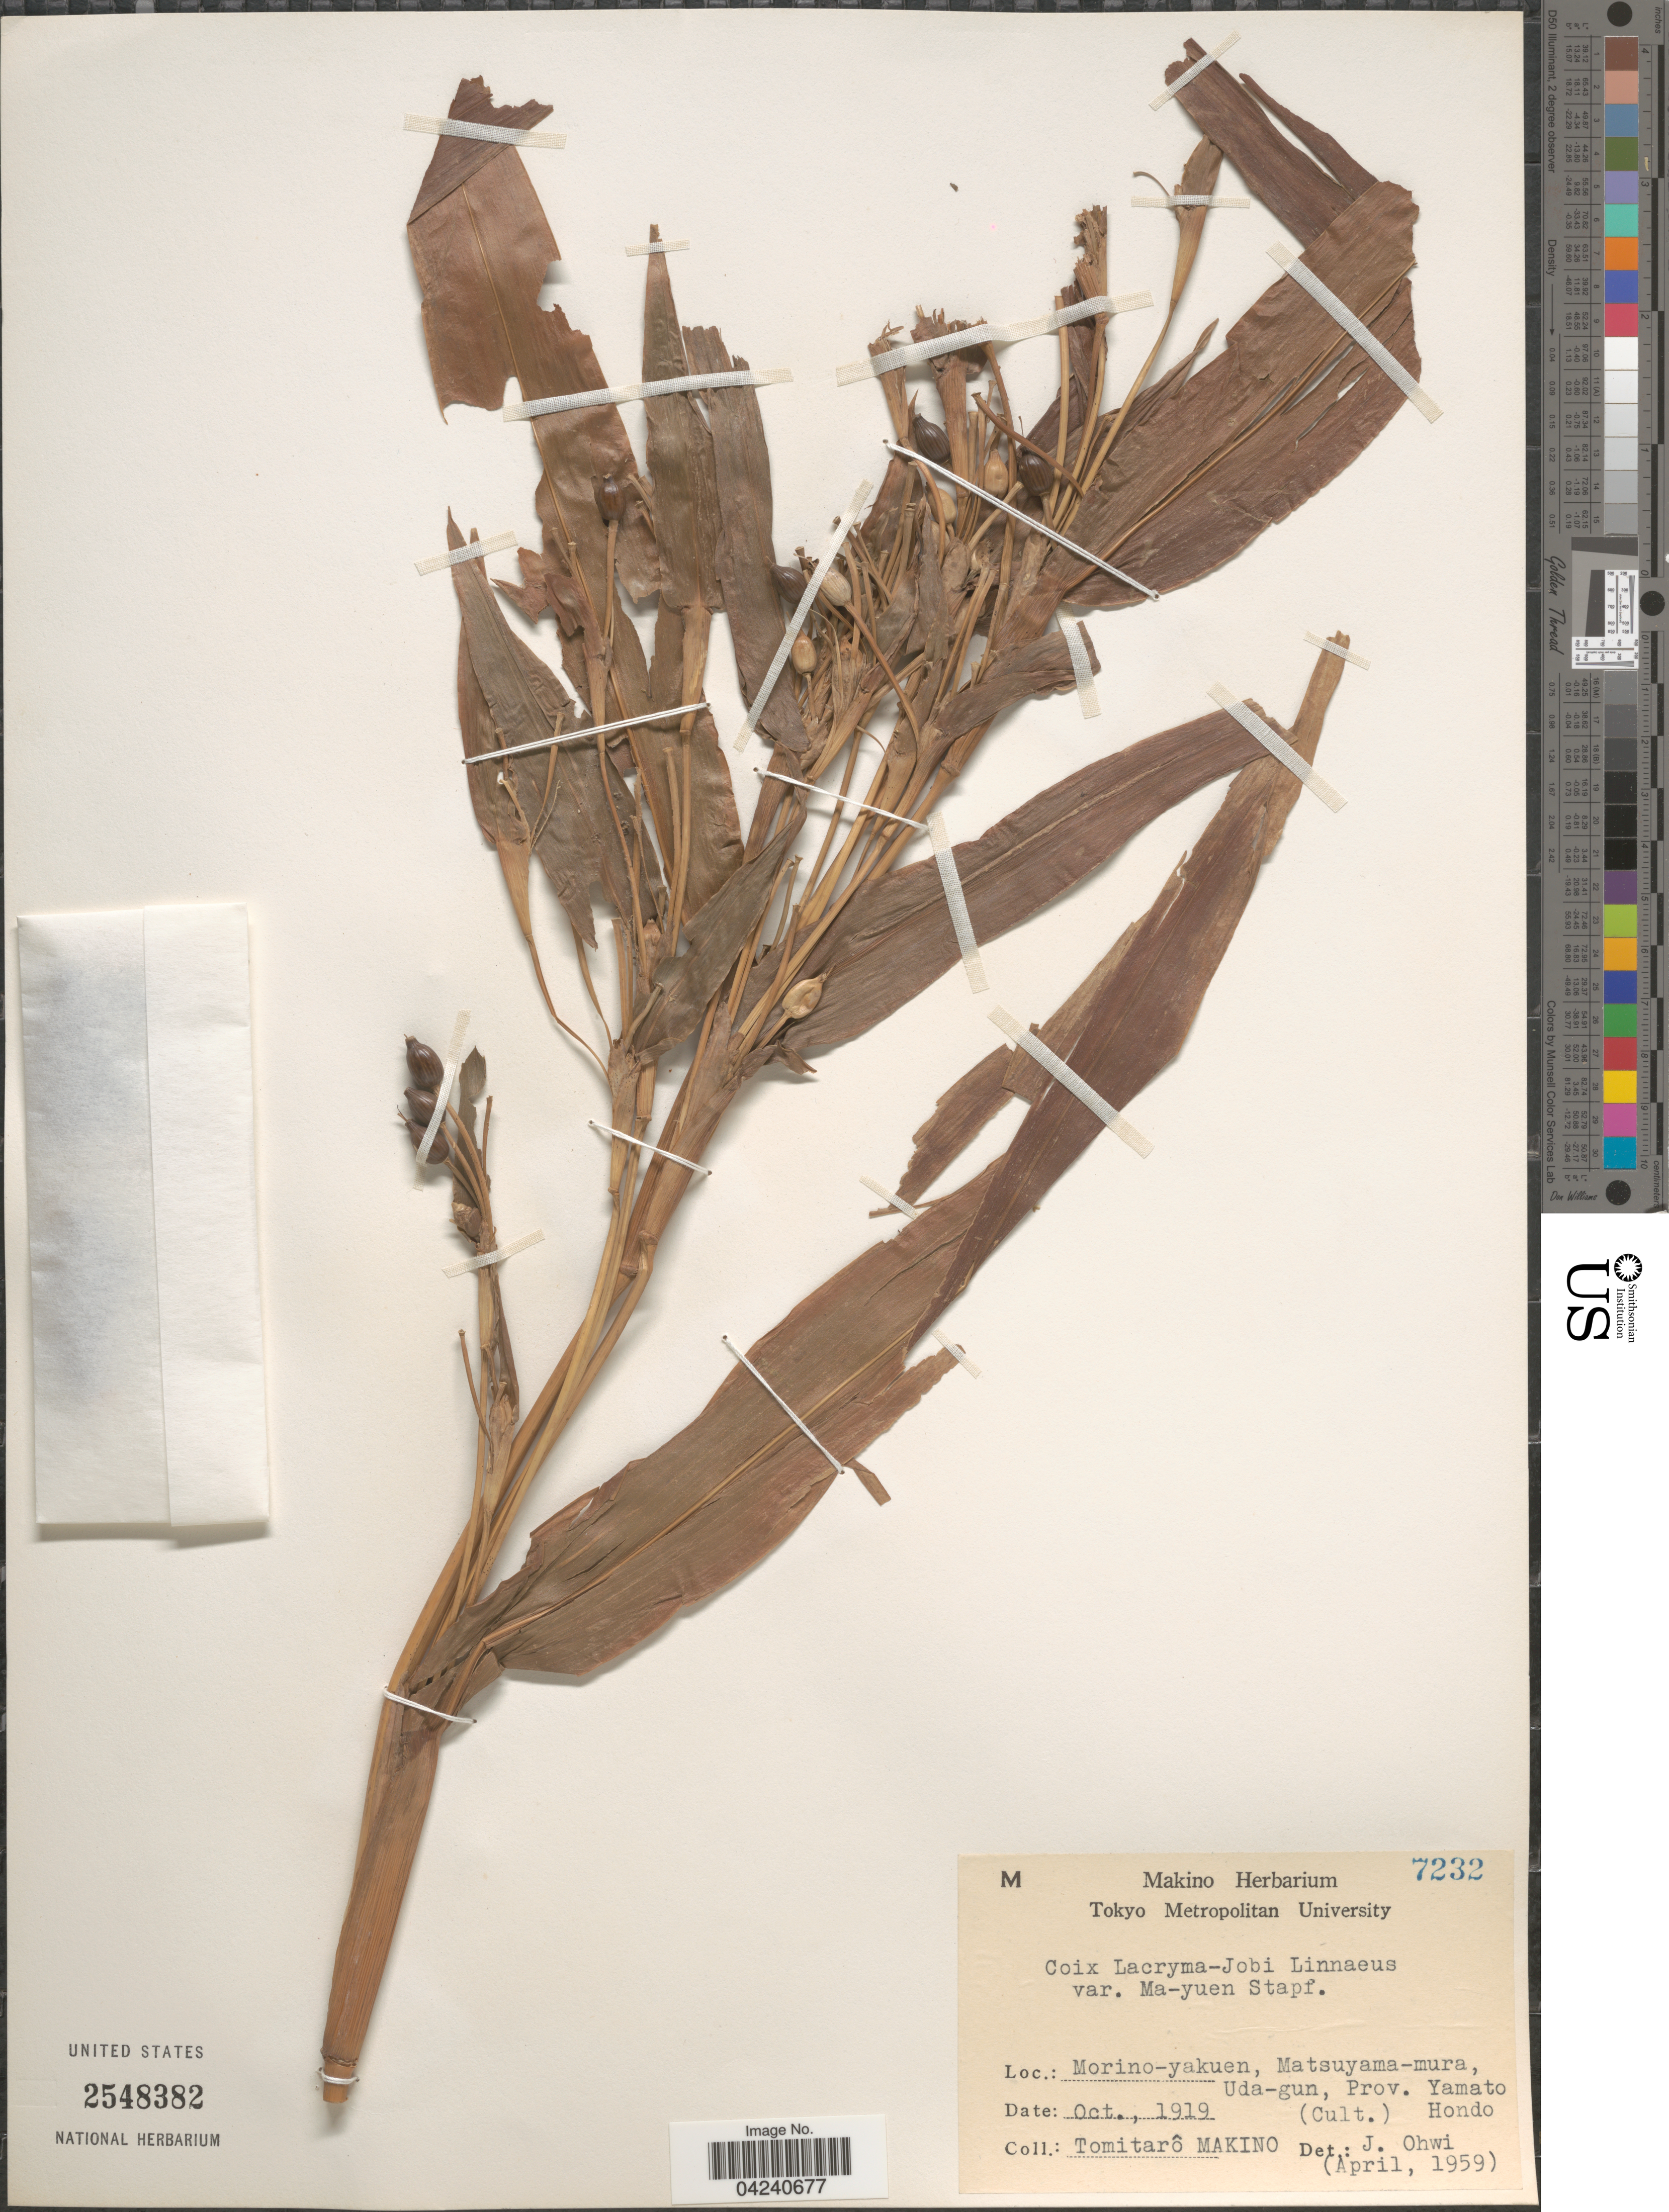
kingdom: Plantae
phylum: Tracheophyta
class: Liliopsida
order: Poales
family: Poaceae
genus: Coix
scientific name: Coix lacryma-jobi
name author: L.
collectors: T. Makino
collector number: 7232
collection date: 1919-10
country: Japan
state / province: Tokyo, Federal City of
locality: Morino-yakuen, Matsuyama-mura, Uda-gun, Prov. Yamato. Hondo.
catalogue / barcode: US 2548382